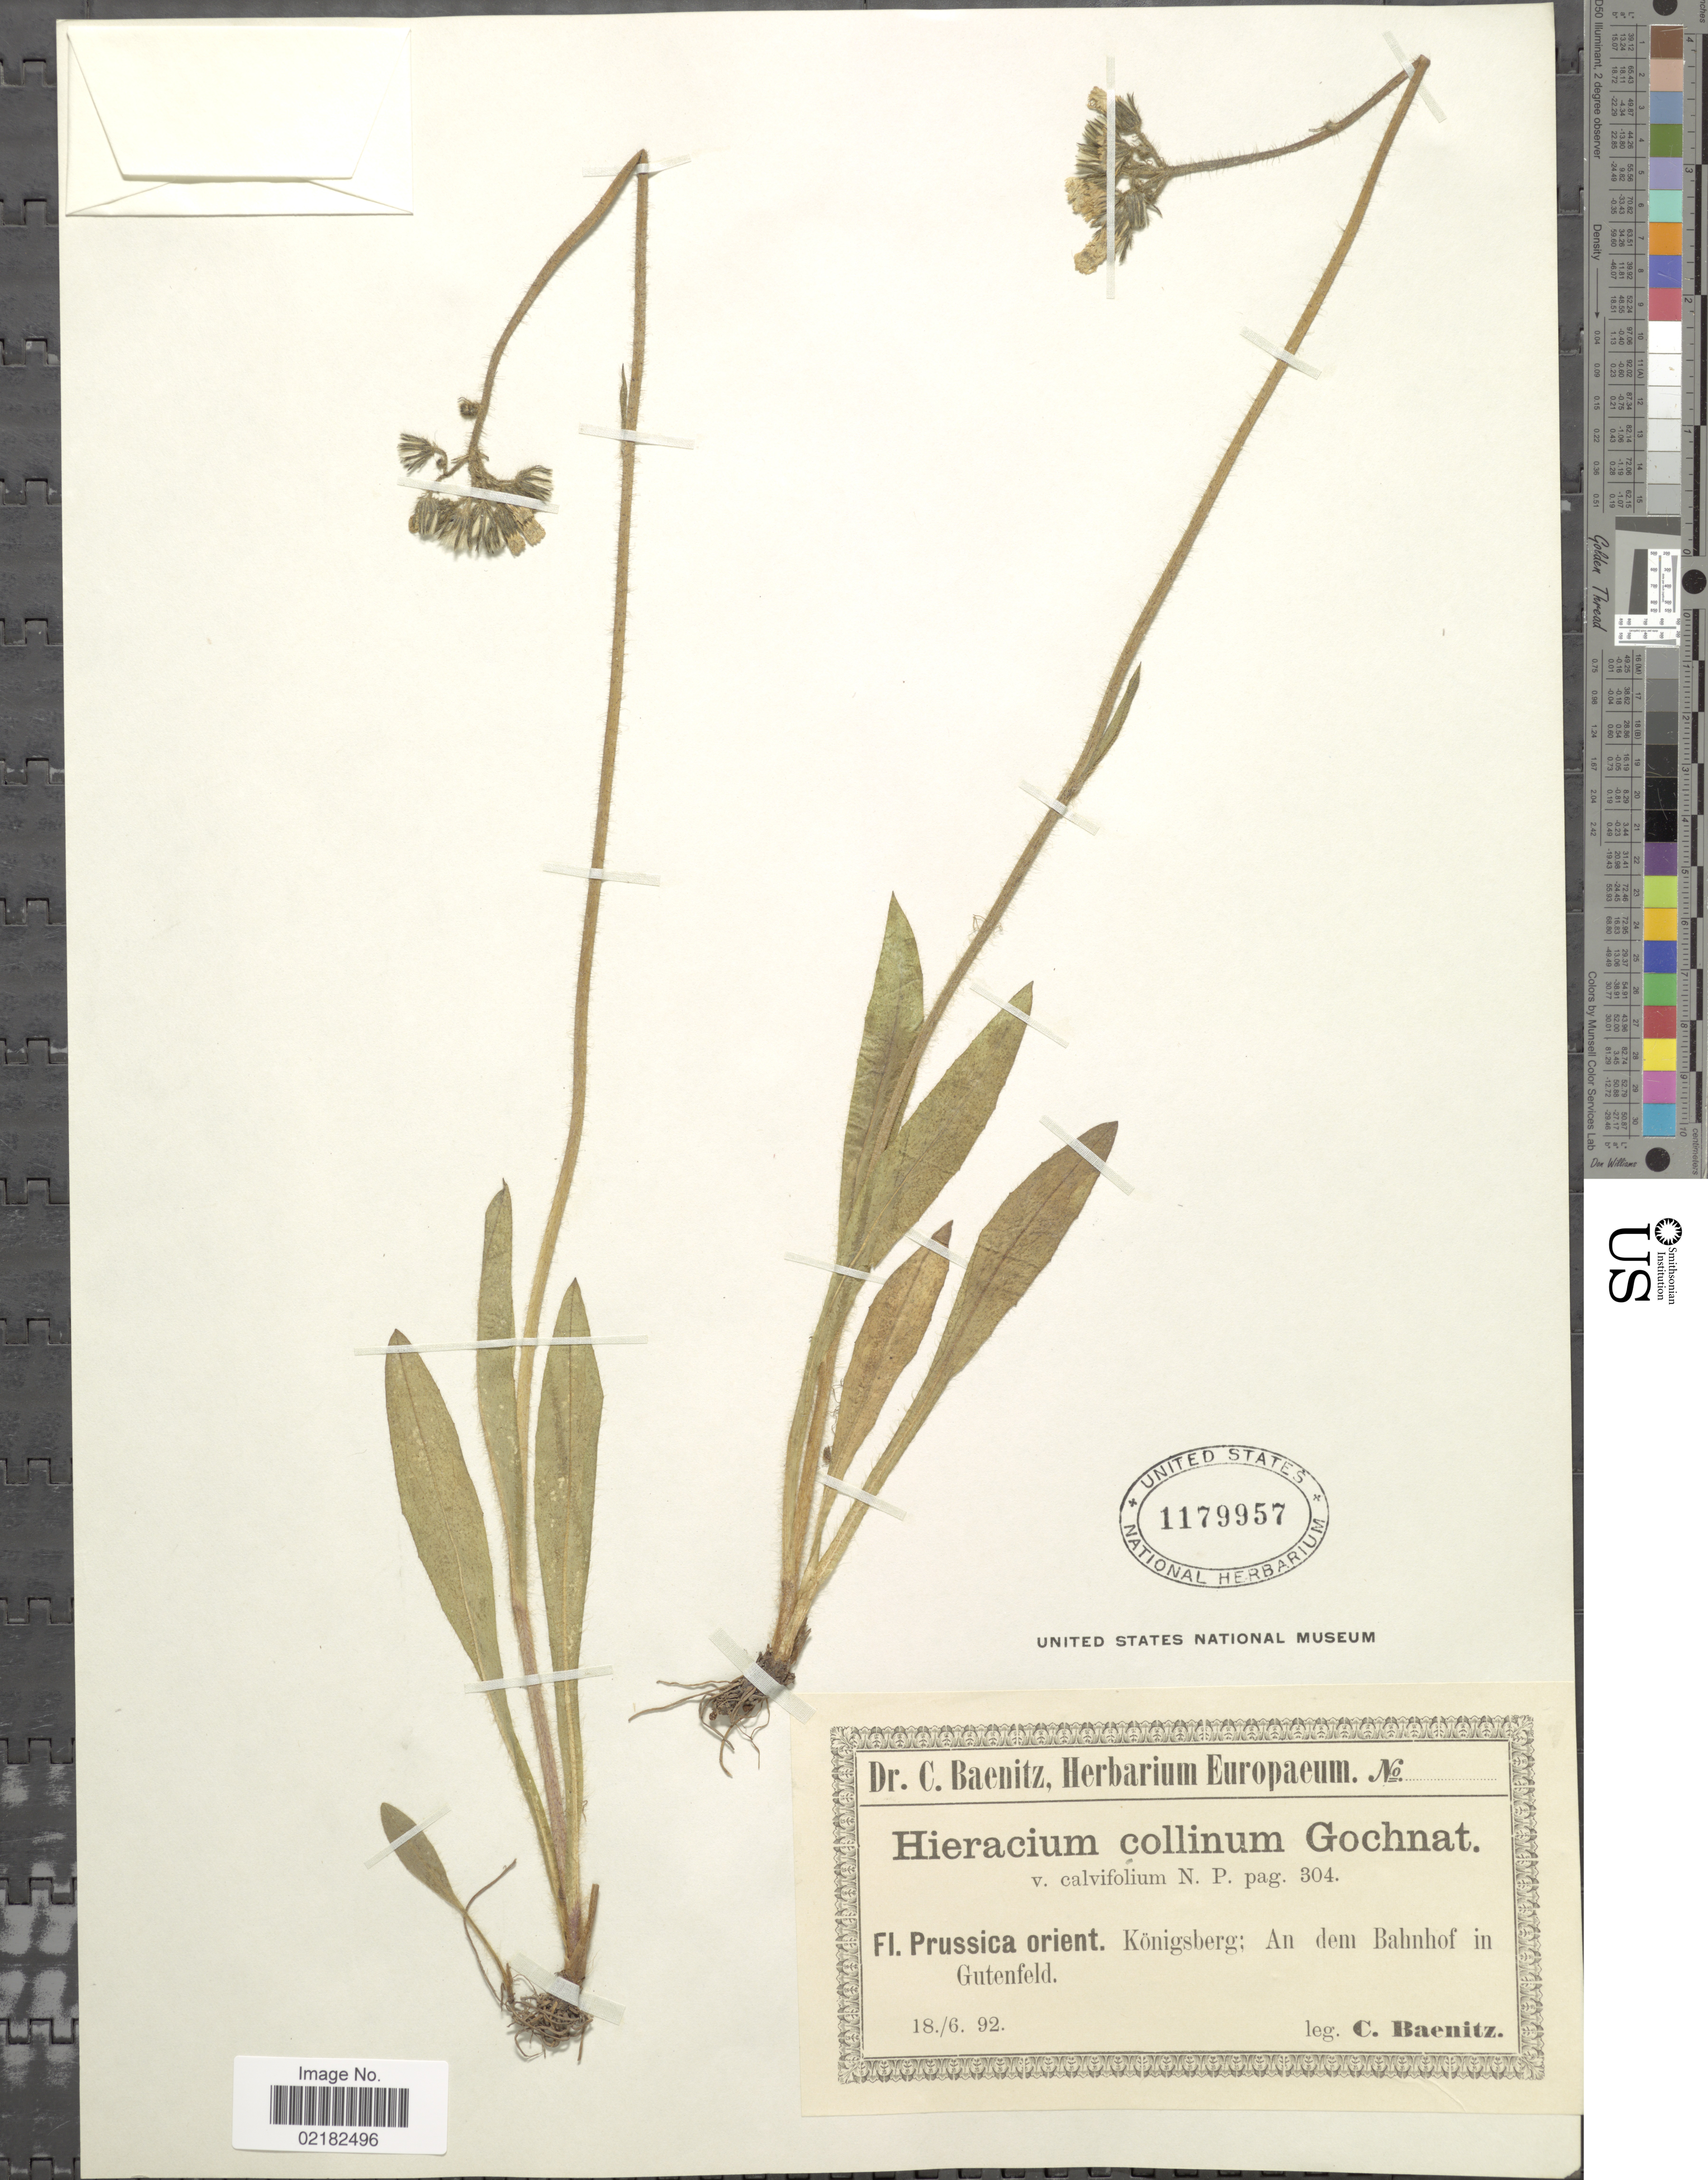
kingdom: Plantae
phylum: Tracheophyta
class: Magnoliopsida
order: Asterales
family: Asteraceae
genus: Pilosella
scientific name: Pilosella cymosa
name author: (L.) F.W. Schultz & Sch. Bip.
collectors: C. G. Baenitz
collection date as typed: Transcribed d/m/y: 18/6/92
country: Germany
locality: Prussica orient., Konigsberg, an dem Bahnhof in Gutenfeld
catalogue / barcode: US 1179957